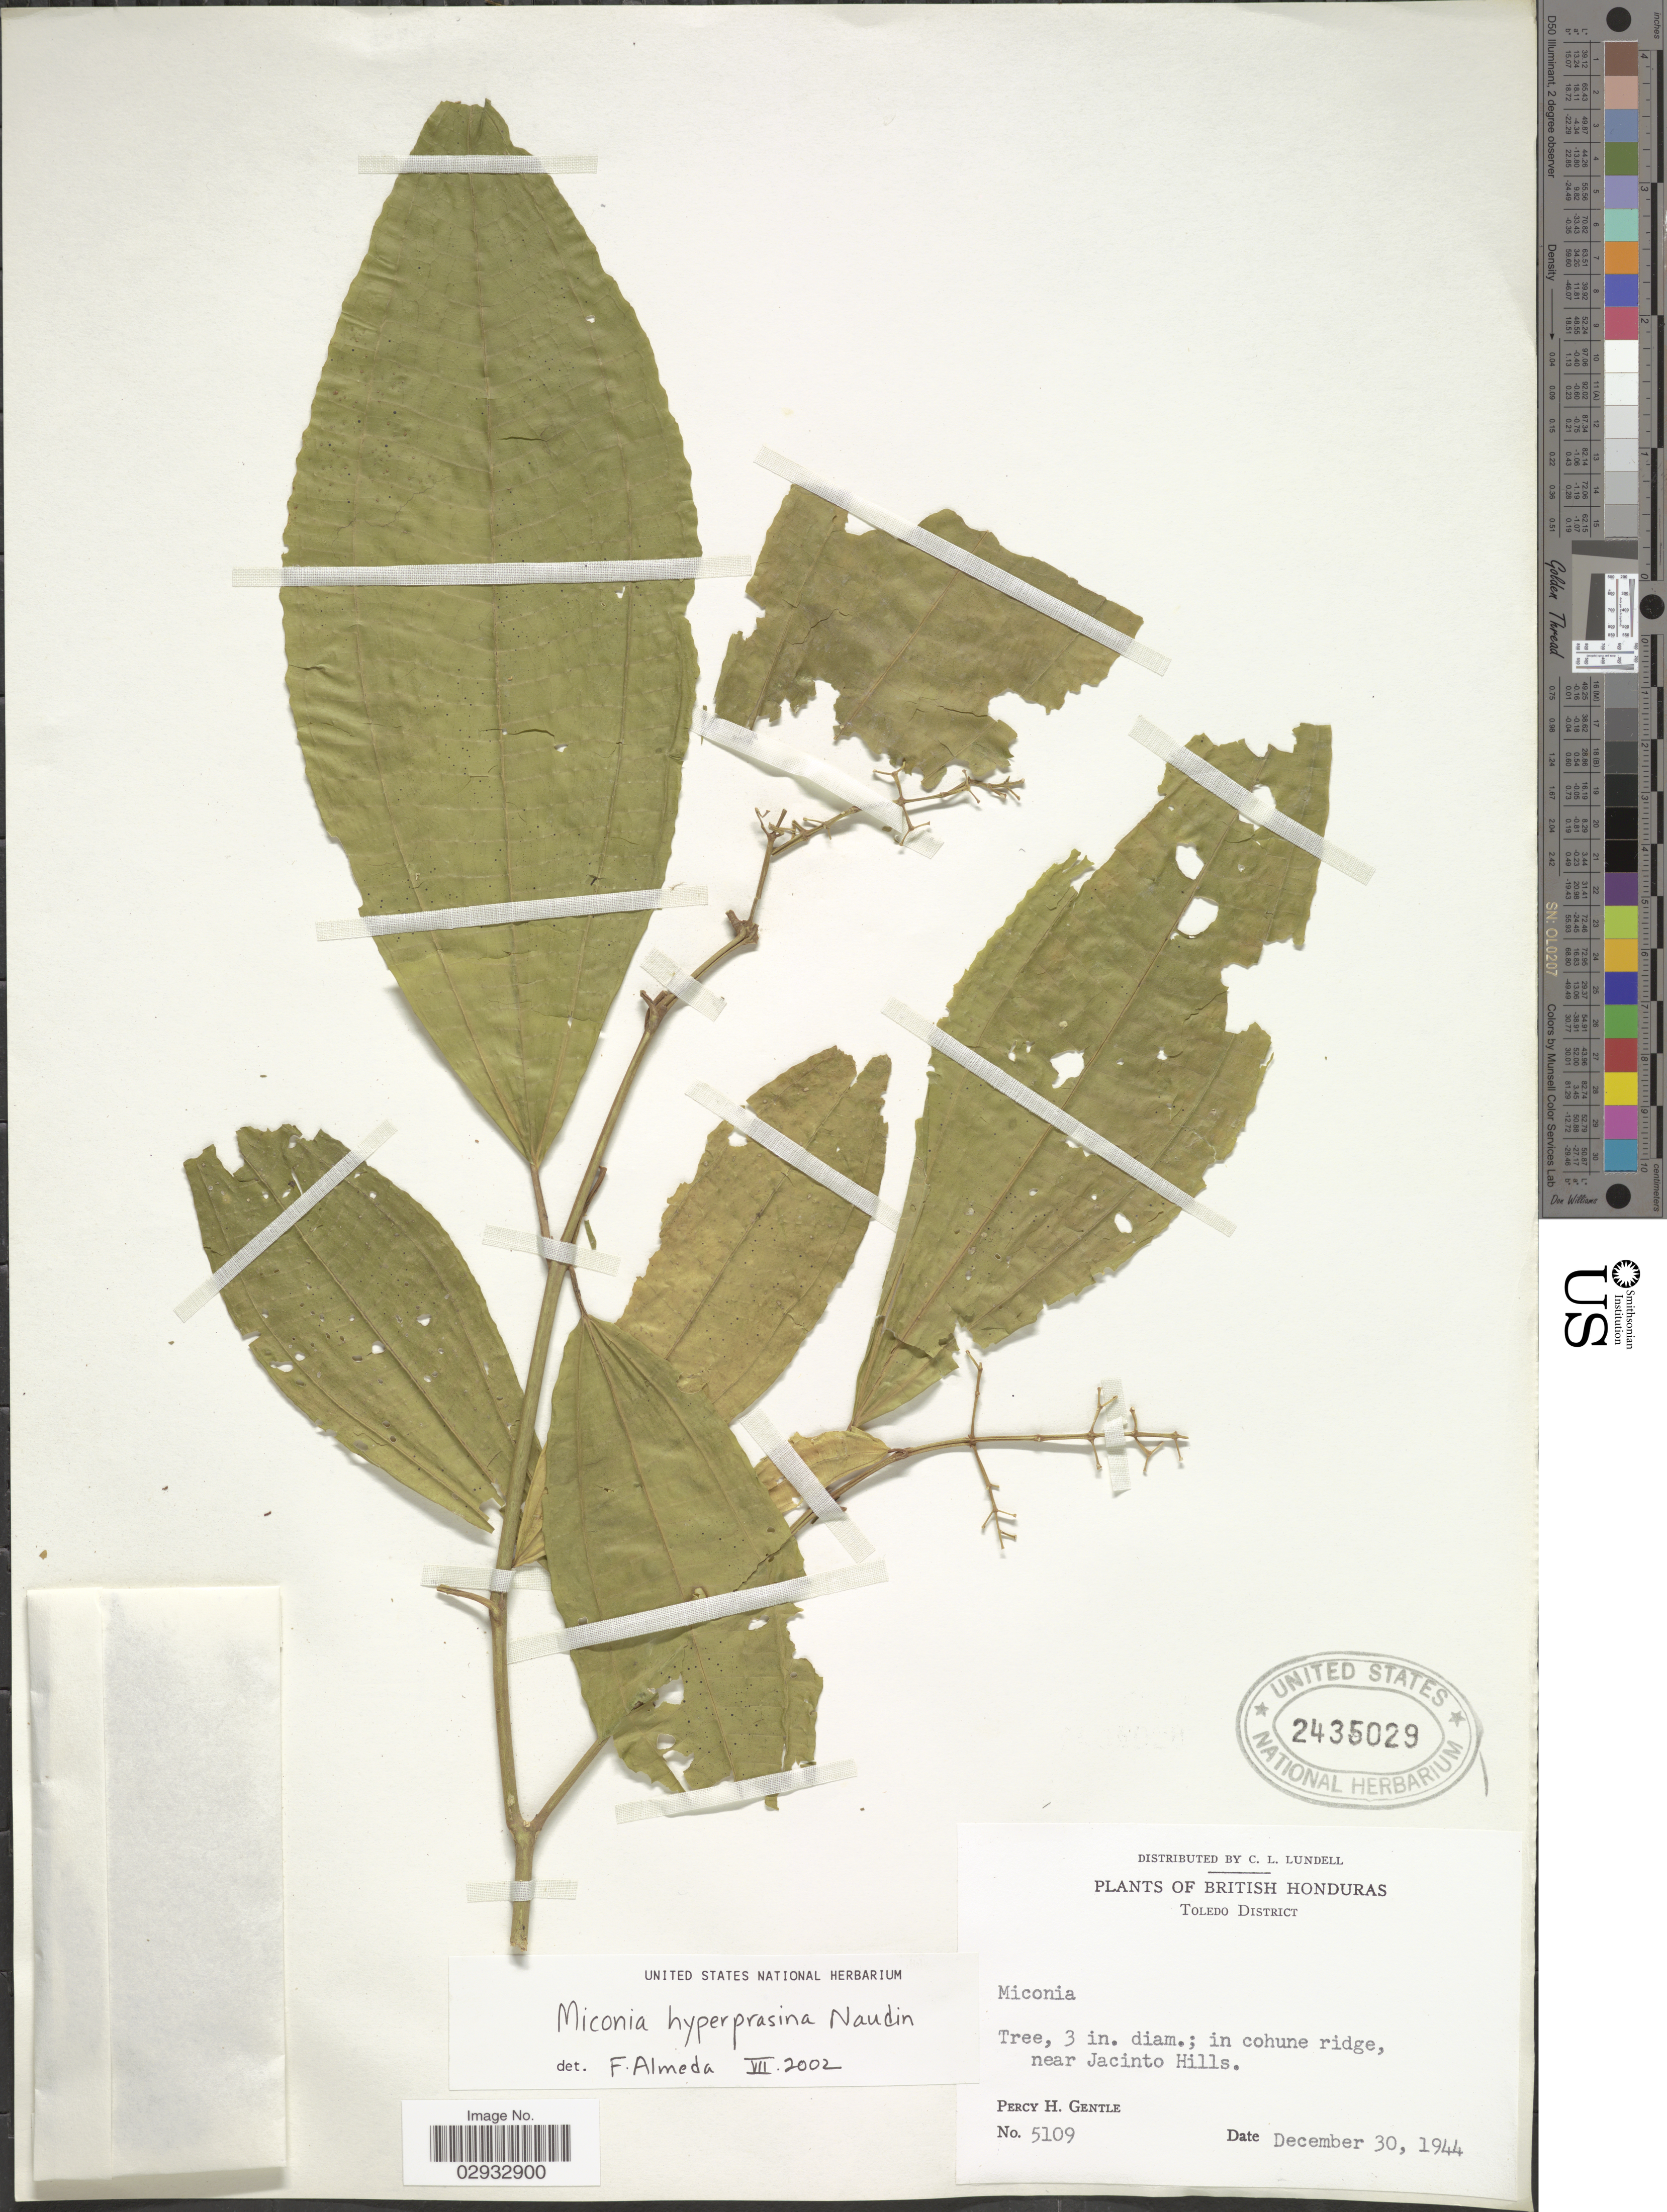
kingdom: Plantae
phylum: Tracheophyta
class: Magnoliopsida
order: Myrtales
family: Melastomataceae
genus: Miconia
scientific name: Miconia hyperprasina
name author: Naudin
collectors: P. H. Gentle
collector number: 5109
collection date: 1944-12-30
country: Belize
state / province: Toledo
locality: British Honduras. Toledo District. In cohune ridge, near Jacinto Hills.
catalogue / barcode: US 2435029